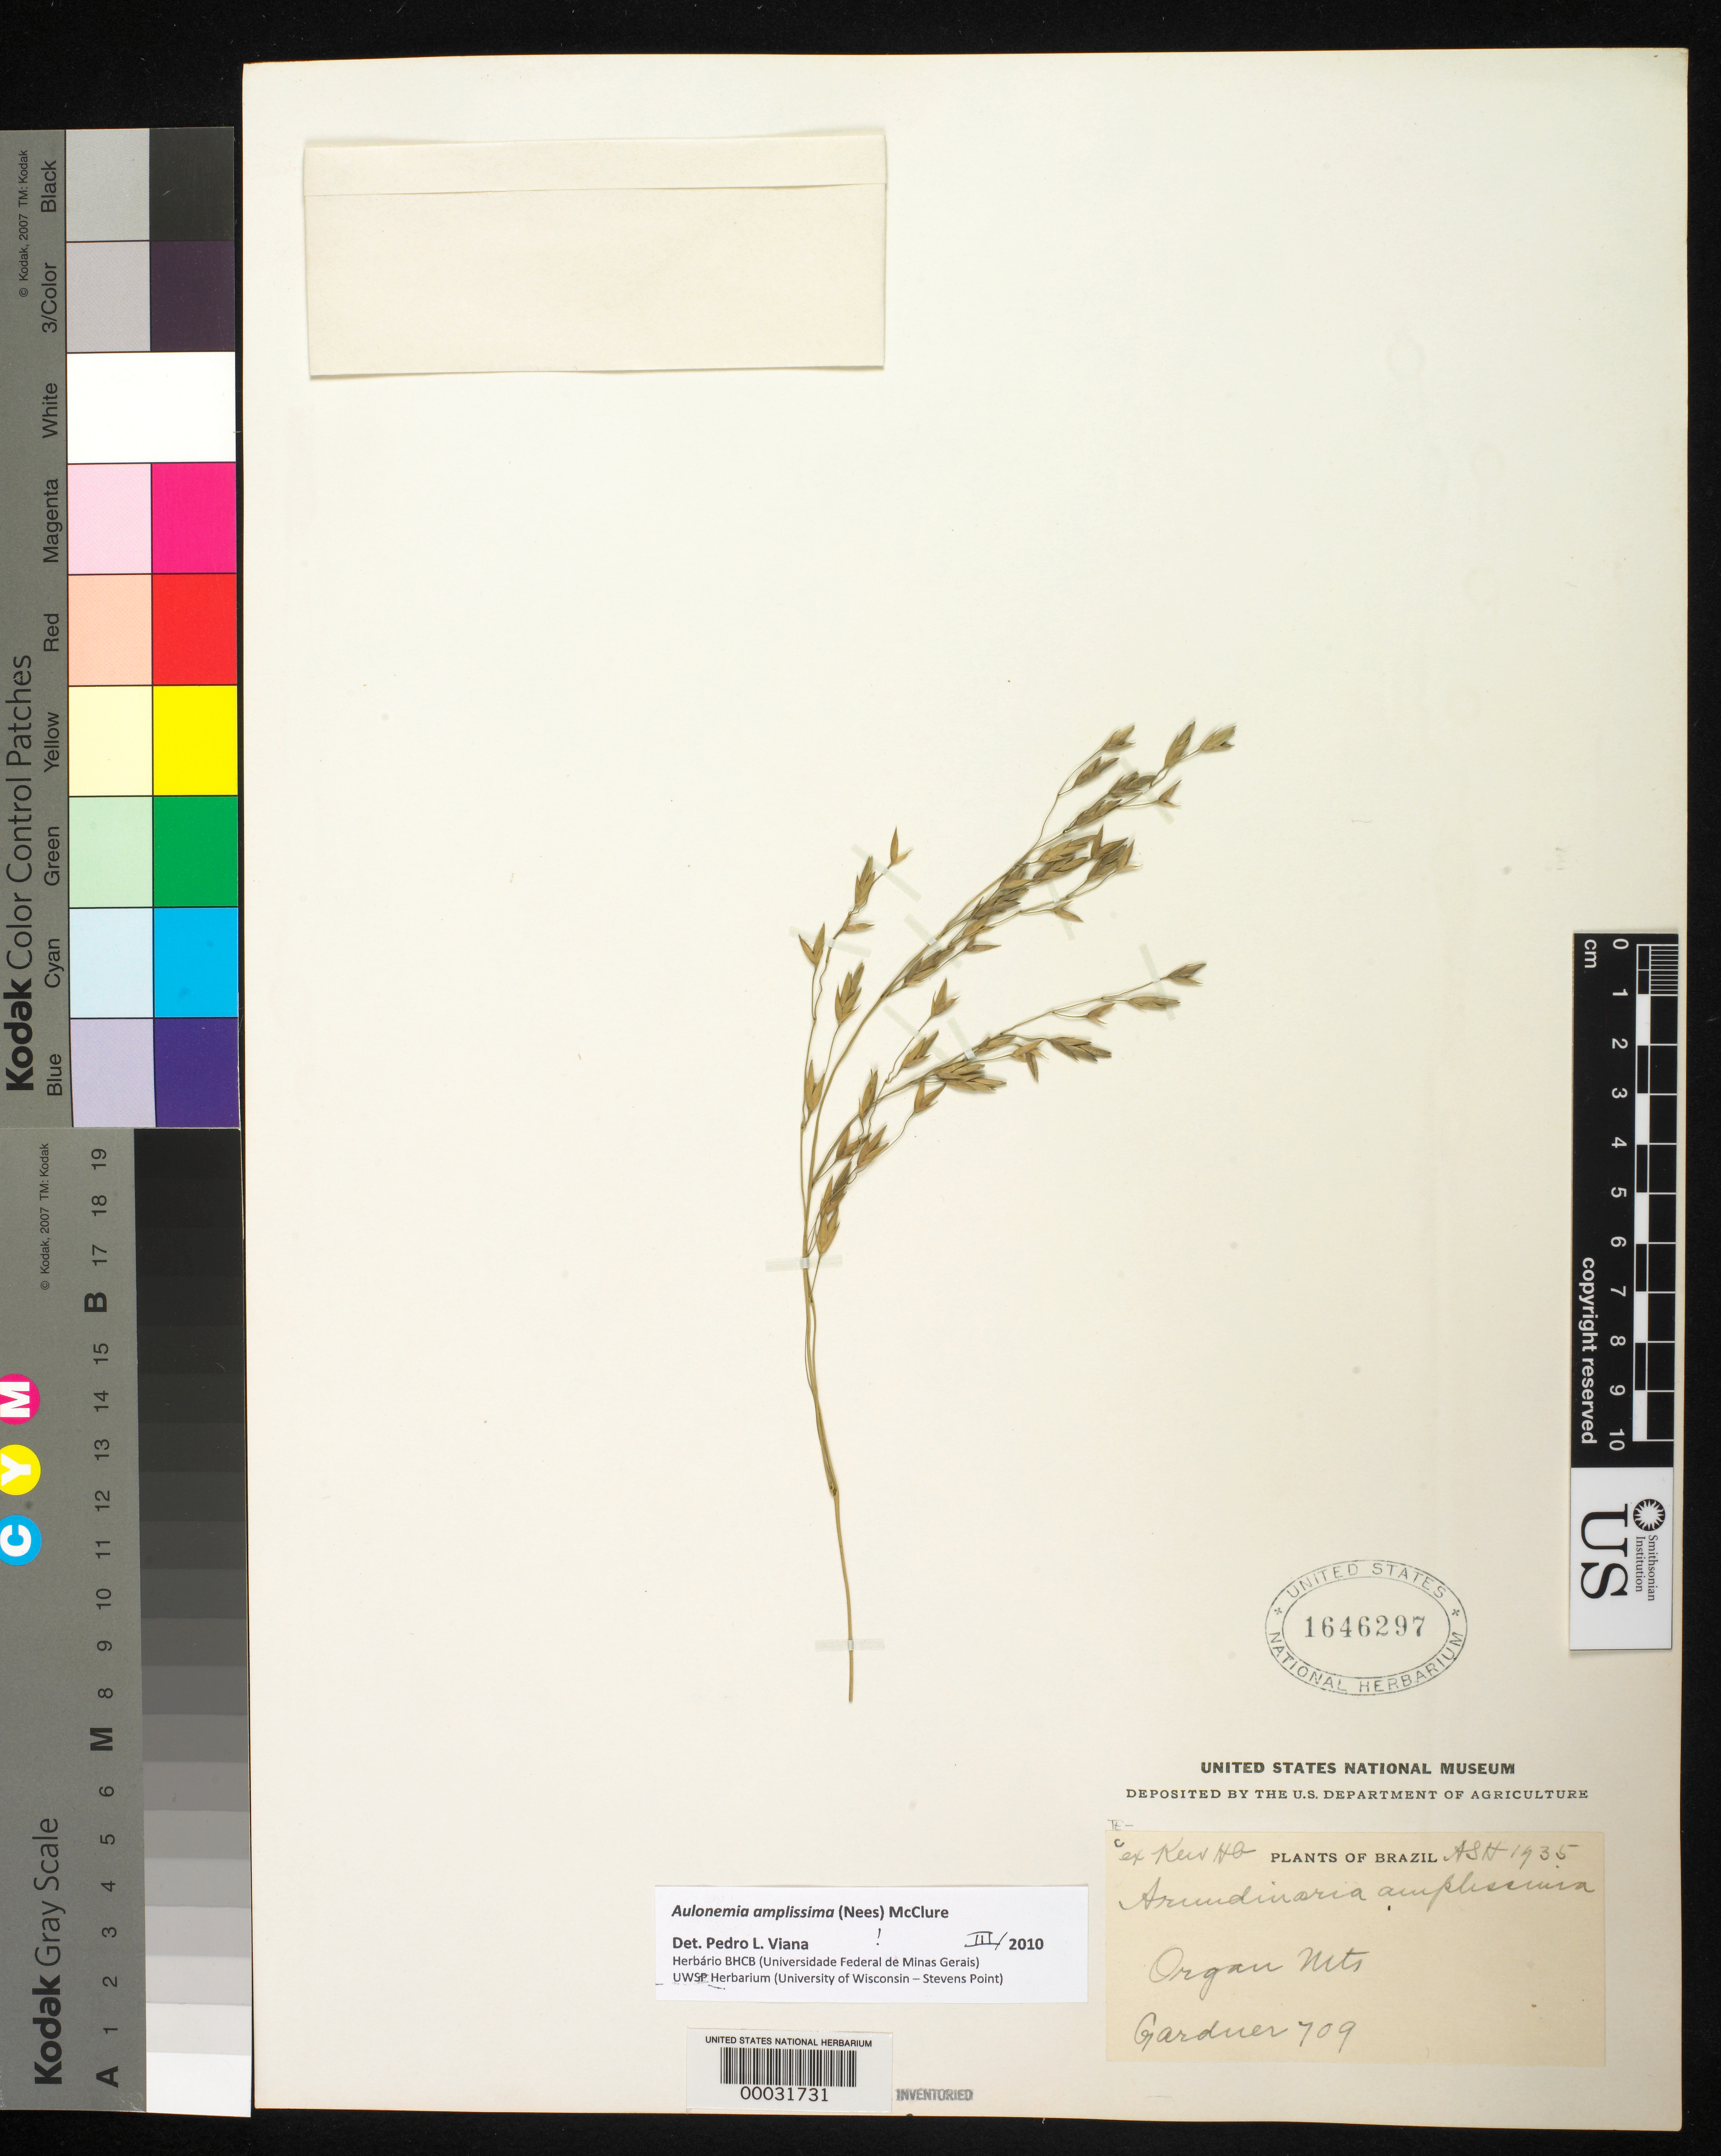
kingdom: Plantae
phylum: Tracheophyta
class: Liliopsida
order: Poales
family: Poaceae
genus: Aulonemia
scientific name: Aulonemia amplissima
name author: (Nees) McClure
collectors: G. Gardner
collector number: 709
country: Brazil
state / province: Rio de Janeiro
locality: Organ mts.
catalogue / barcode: US 1646297